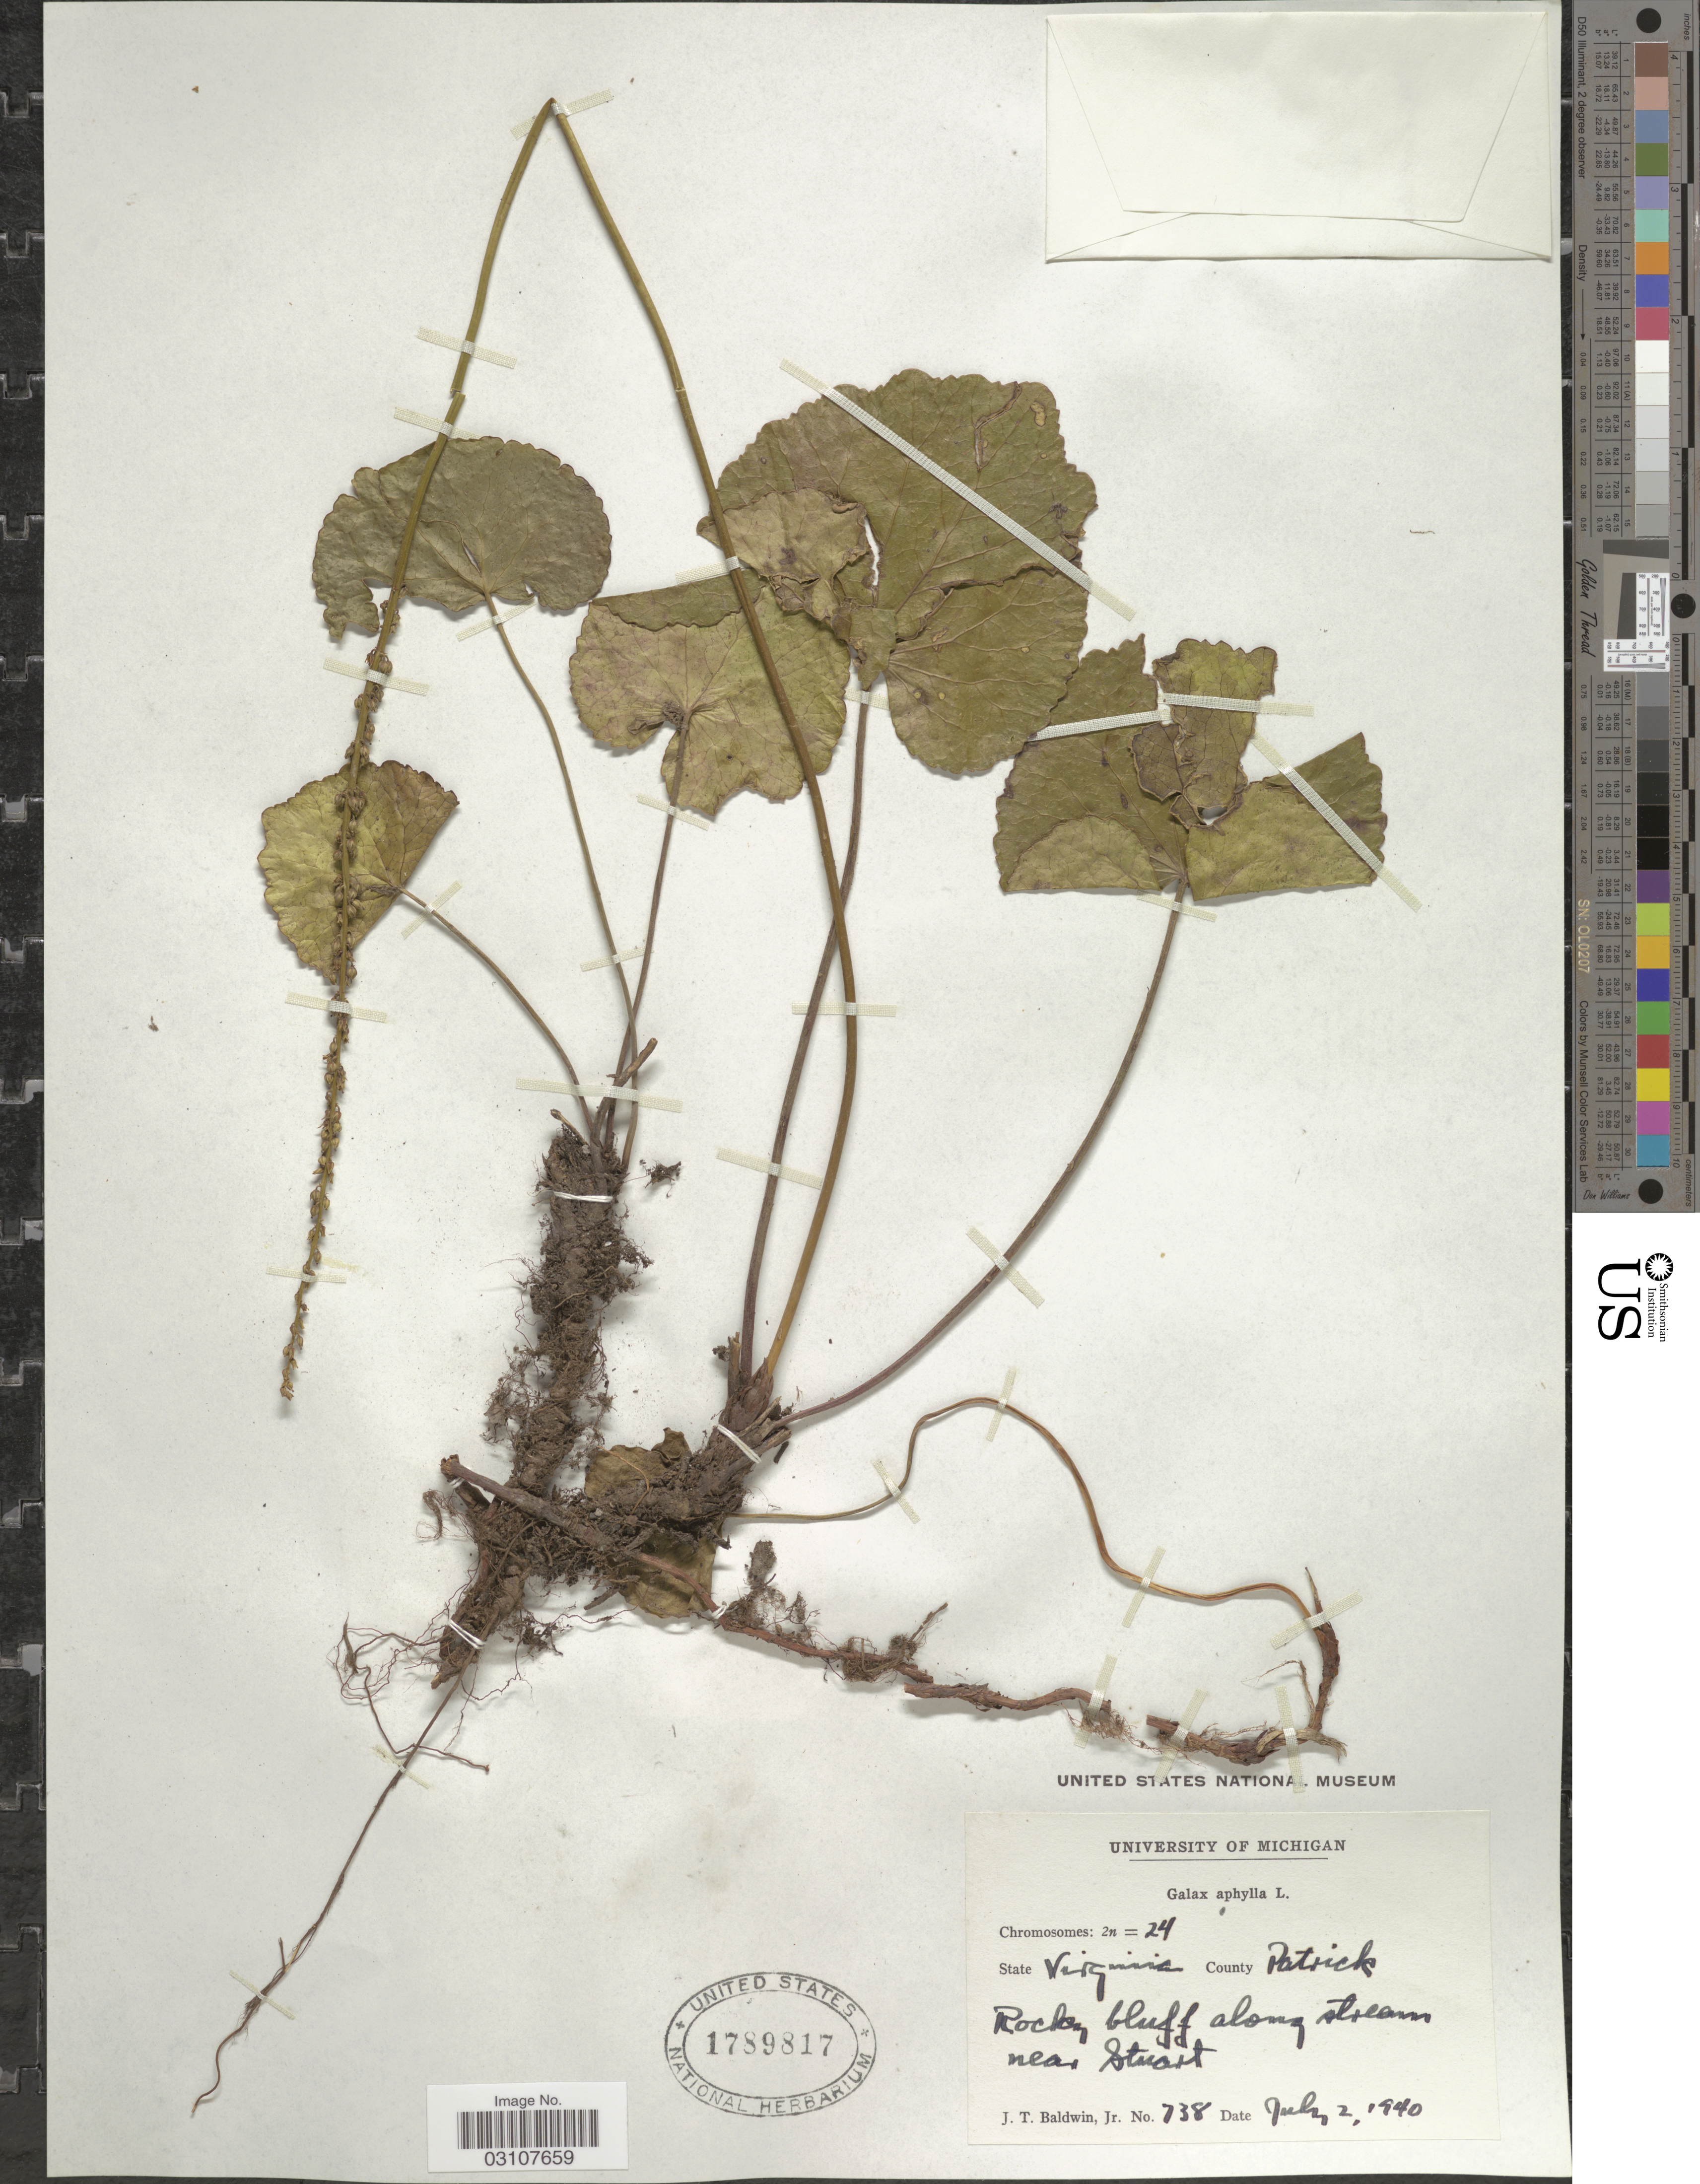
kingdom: Plantae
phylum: Tracheophyta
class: Magnoliopsida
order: Ericales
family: Diapensiaceae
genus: Galax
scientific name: Galax urceolata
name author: (Poir.) Brummitt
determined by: Gaynor, Michelle L., (FLAS), University of Florida (UNITED STATES)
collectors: J. T. Baldwin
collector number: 738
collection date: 1940-07-02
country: United States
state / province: Virginia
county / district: Patrick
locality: Rocky bluff along stream near Stuart.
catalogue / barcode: US 1789817